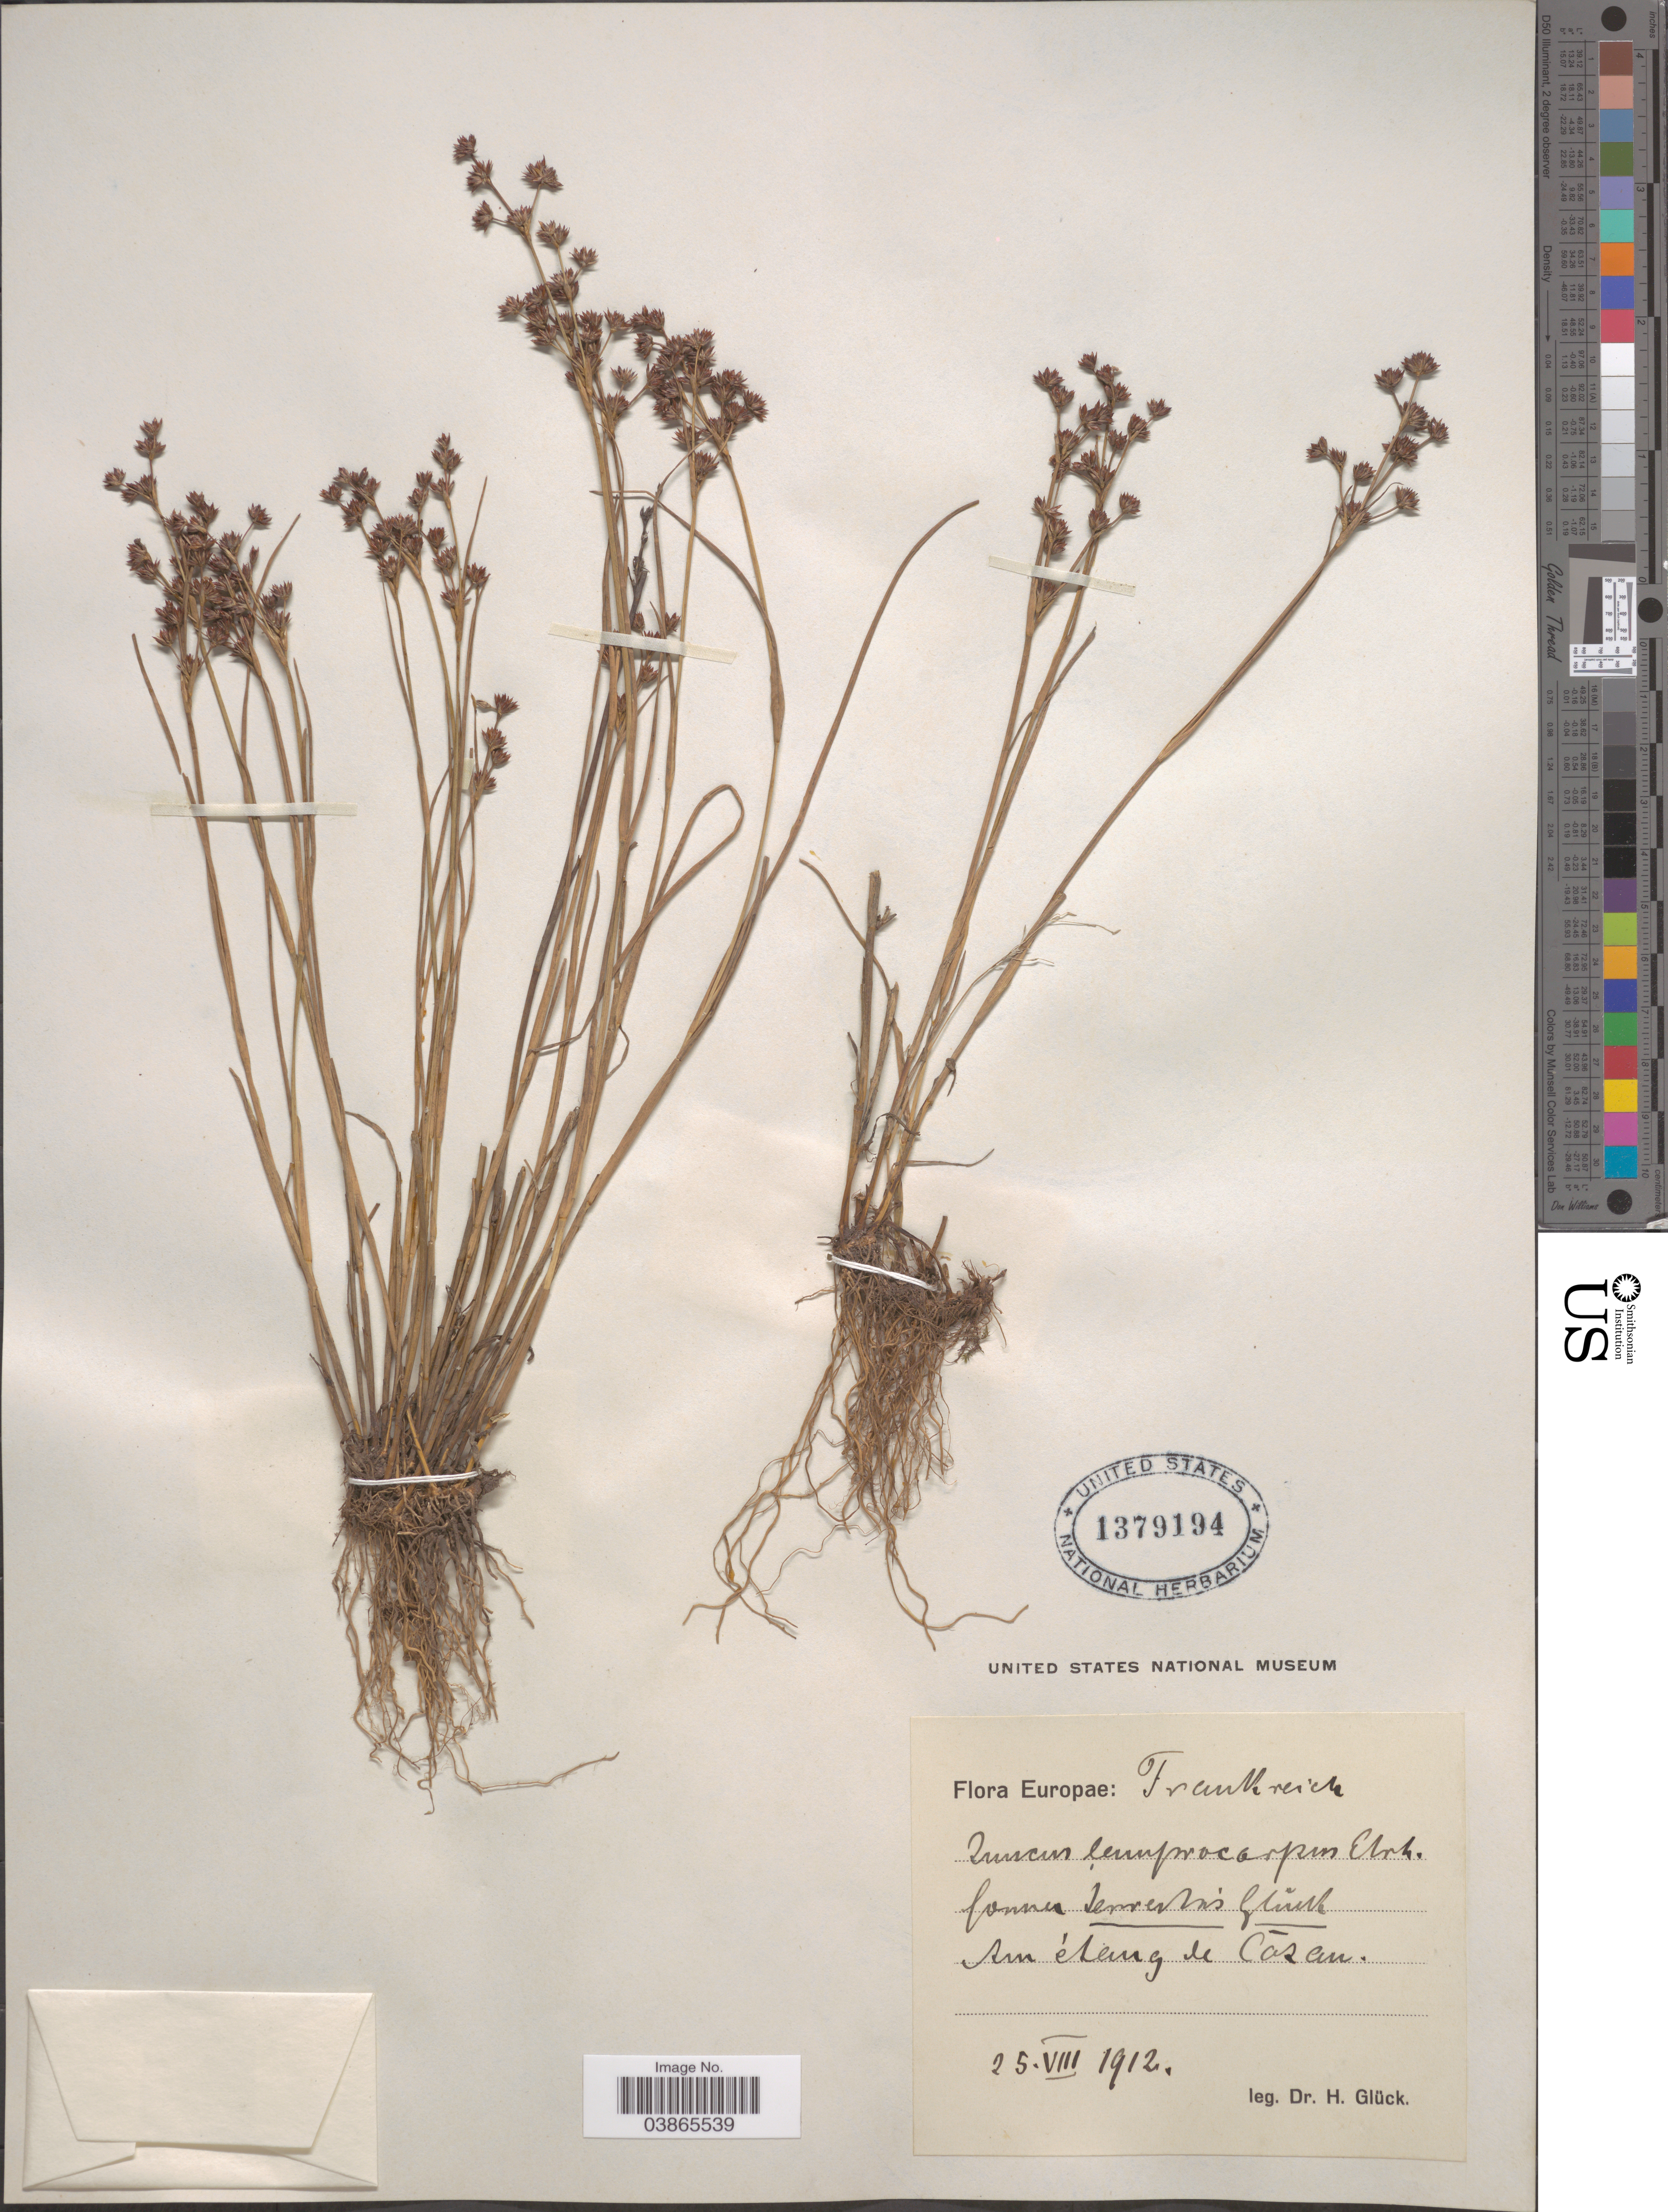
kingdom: Plantae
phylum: Tracheophyta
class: Liliopsida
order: Poales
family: Juncaceae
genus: Juncus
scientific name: Juncus lampocarpus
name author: Ehrh.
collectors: H. Glück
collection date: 1912-08-25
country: France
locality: Europae: Frankreich. Am étang de Cásan [interpreted].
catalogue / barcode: US 1379194